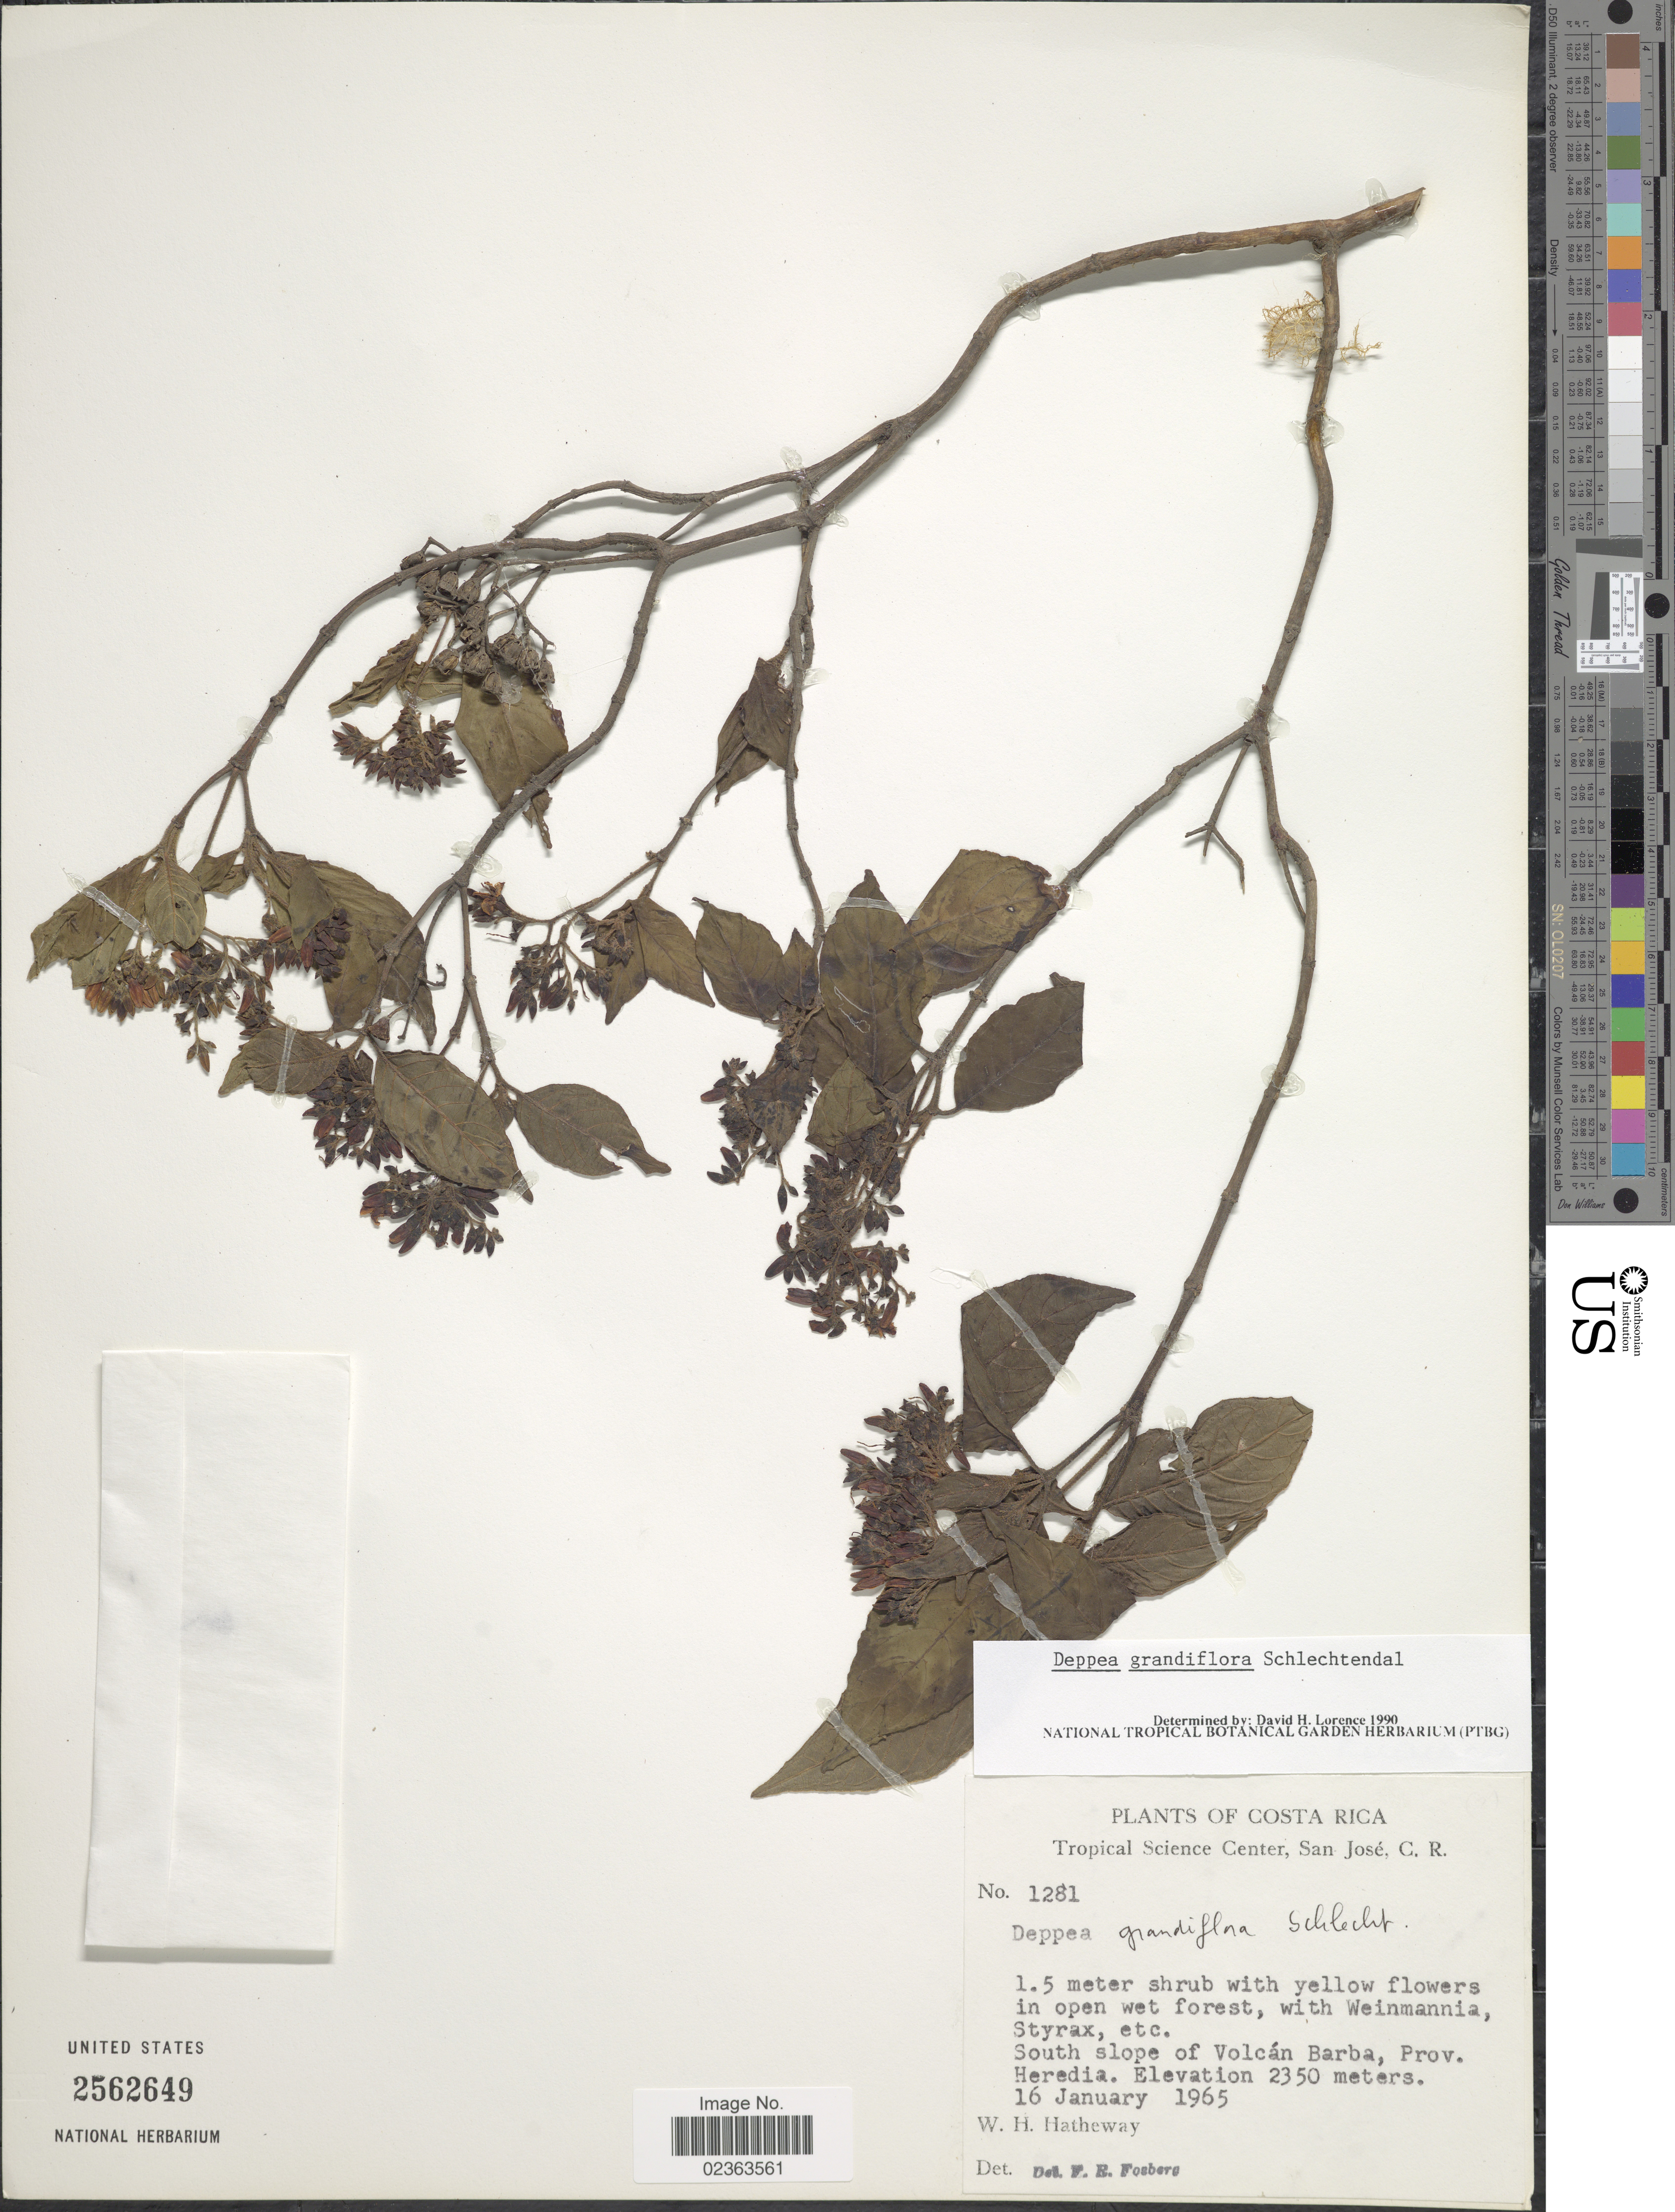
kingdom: Plantae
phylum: Tracheophyta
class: Magnoliopsida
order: Gentianales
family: Rubiaceae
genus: Deppea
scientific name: Deppea grandiflora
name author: Schltdl.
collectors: W. H. Hatheway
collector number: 1281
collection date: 1965-01-16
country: Costa Rica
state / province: Heredia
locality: Tropical Science Center, San José, C. R. South slope of Volcán Barba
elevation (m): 2350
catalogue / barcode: US 2562649